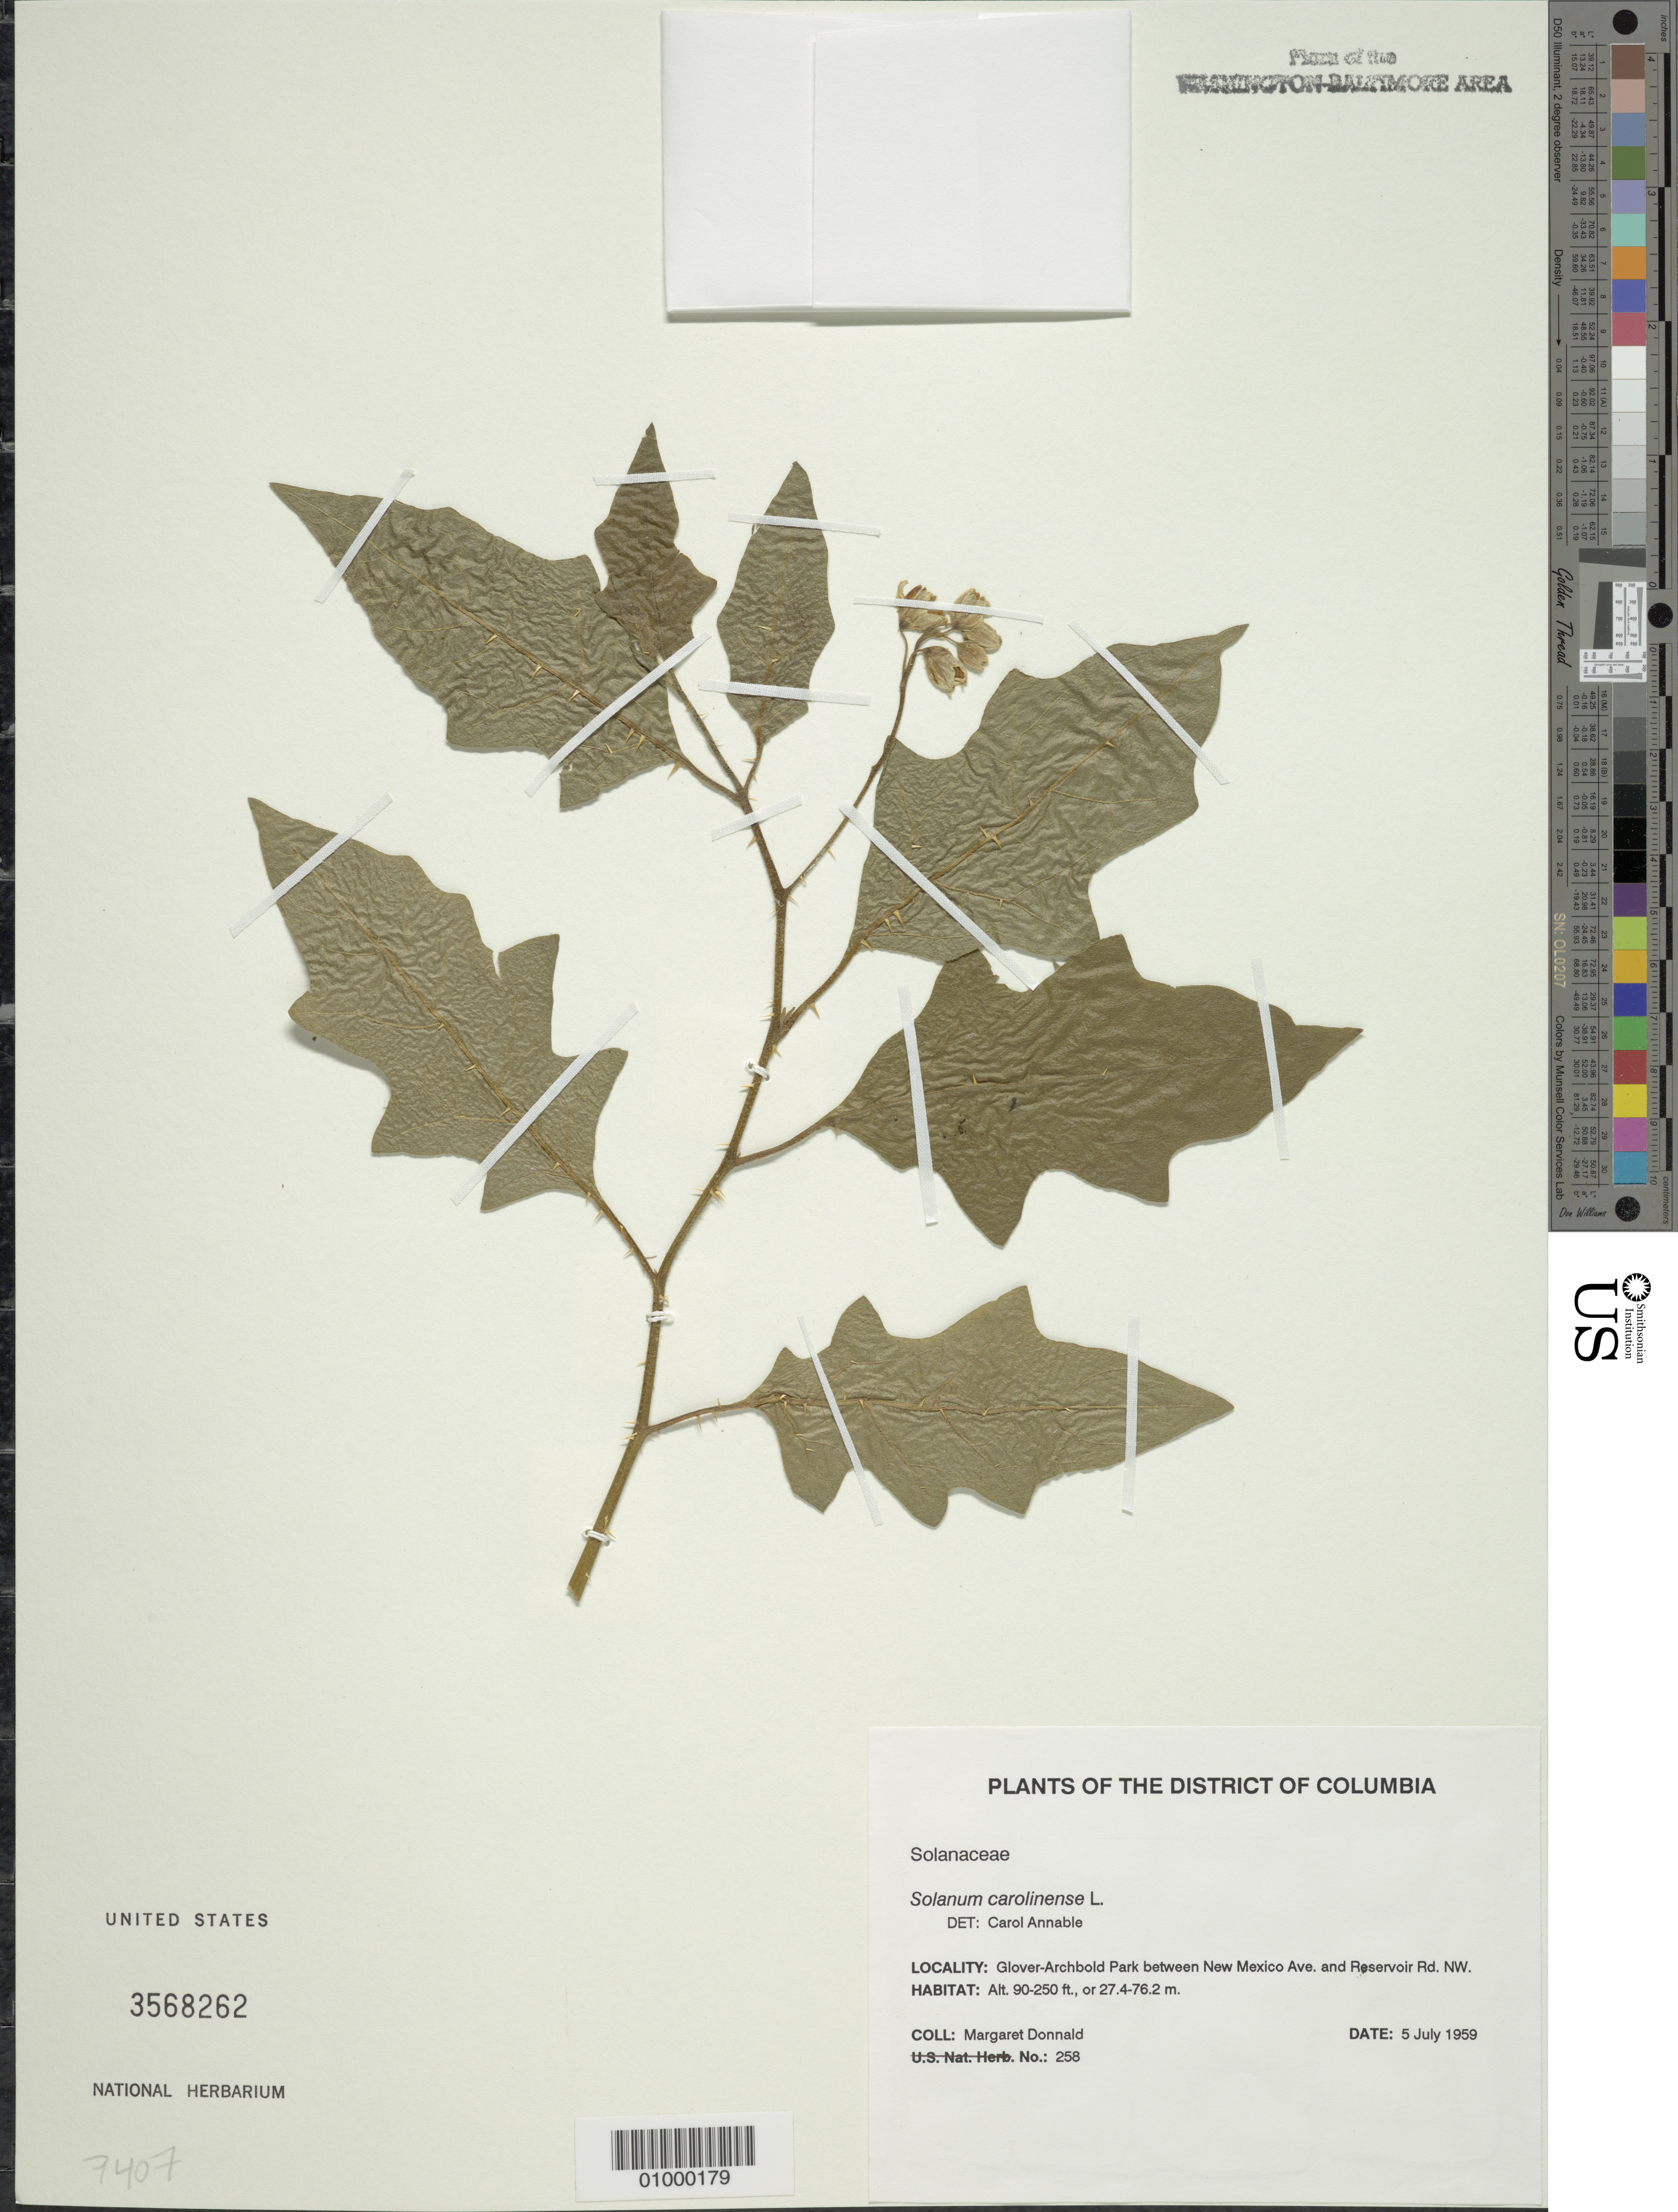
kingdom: Plantae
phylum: Tracheophyta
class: Magnoliopsida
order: Solanales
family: Solanaceae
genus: Solanum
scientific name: Solanum carolinense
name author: L.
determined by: Annable, C. R.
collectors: M. Donnald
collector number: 258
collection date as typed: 5 July 1959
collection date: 1959-07-05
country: United States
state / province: District of Columbia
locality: Glover-Archbold Park between New Mexico Avenue and Reservoir Road NW.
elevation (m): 27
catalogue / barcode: US 3568262